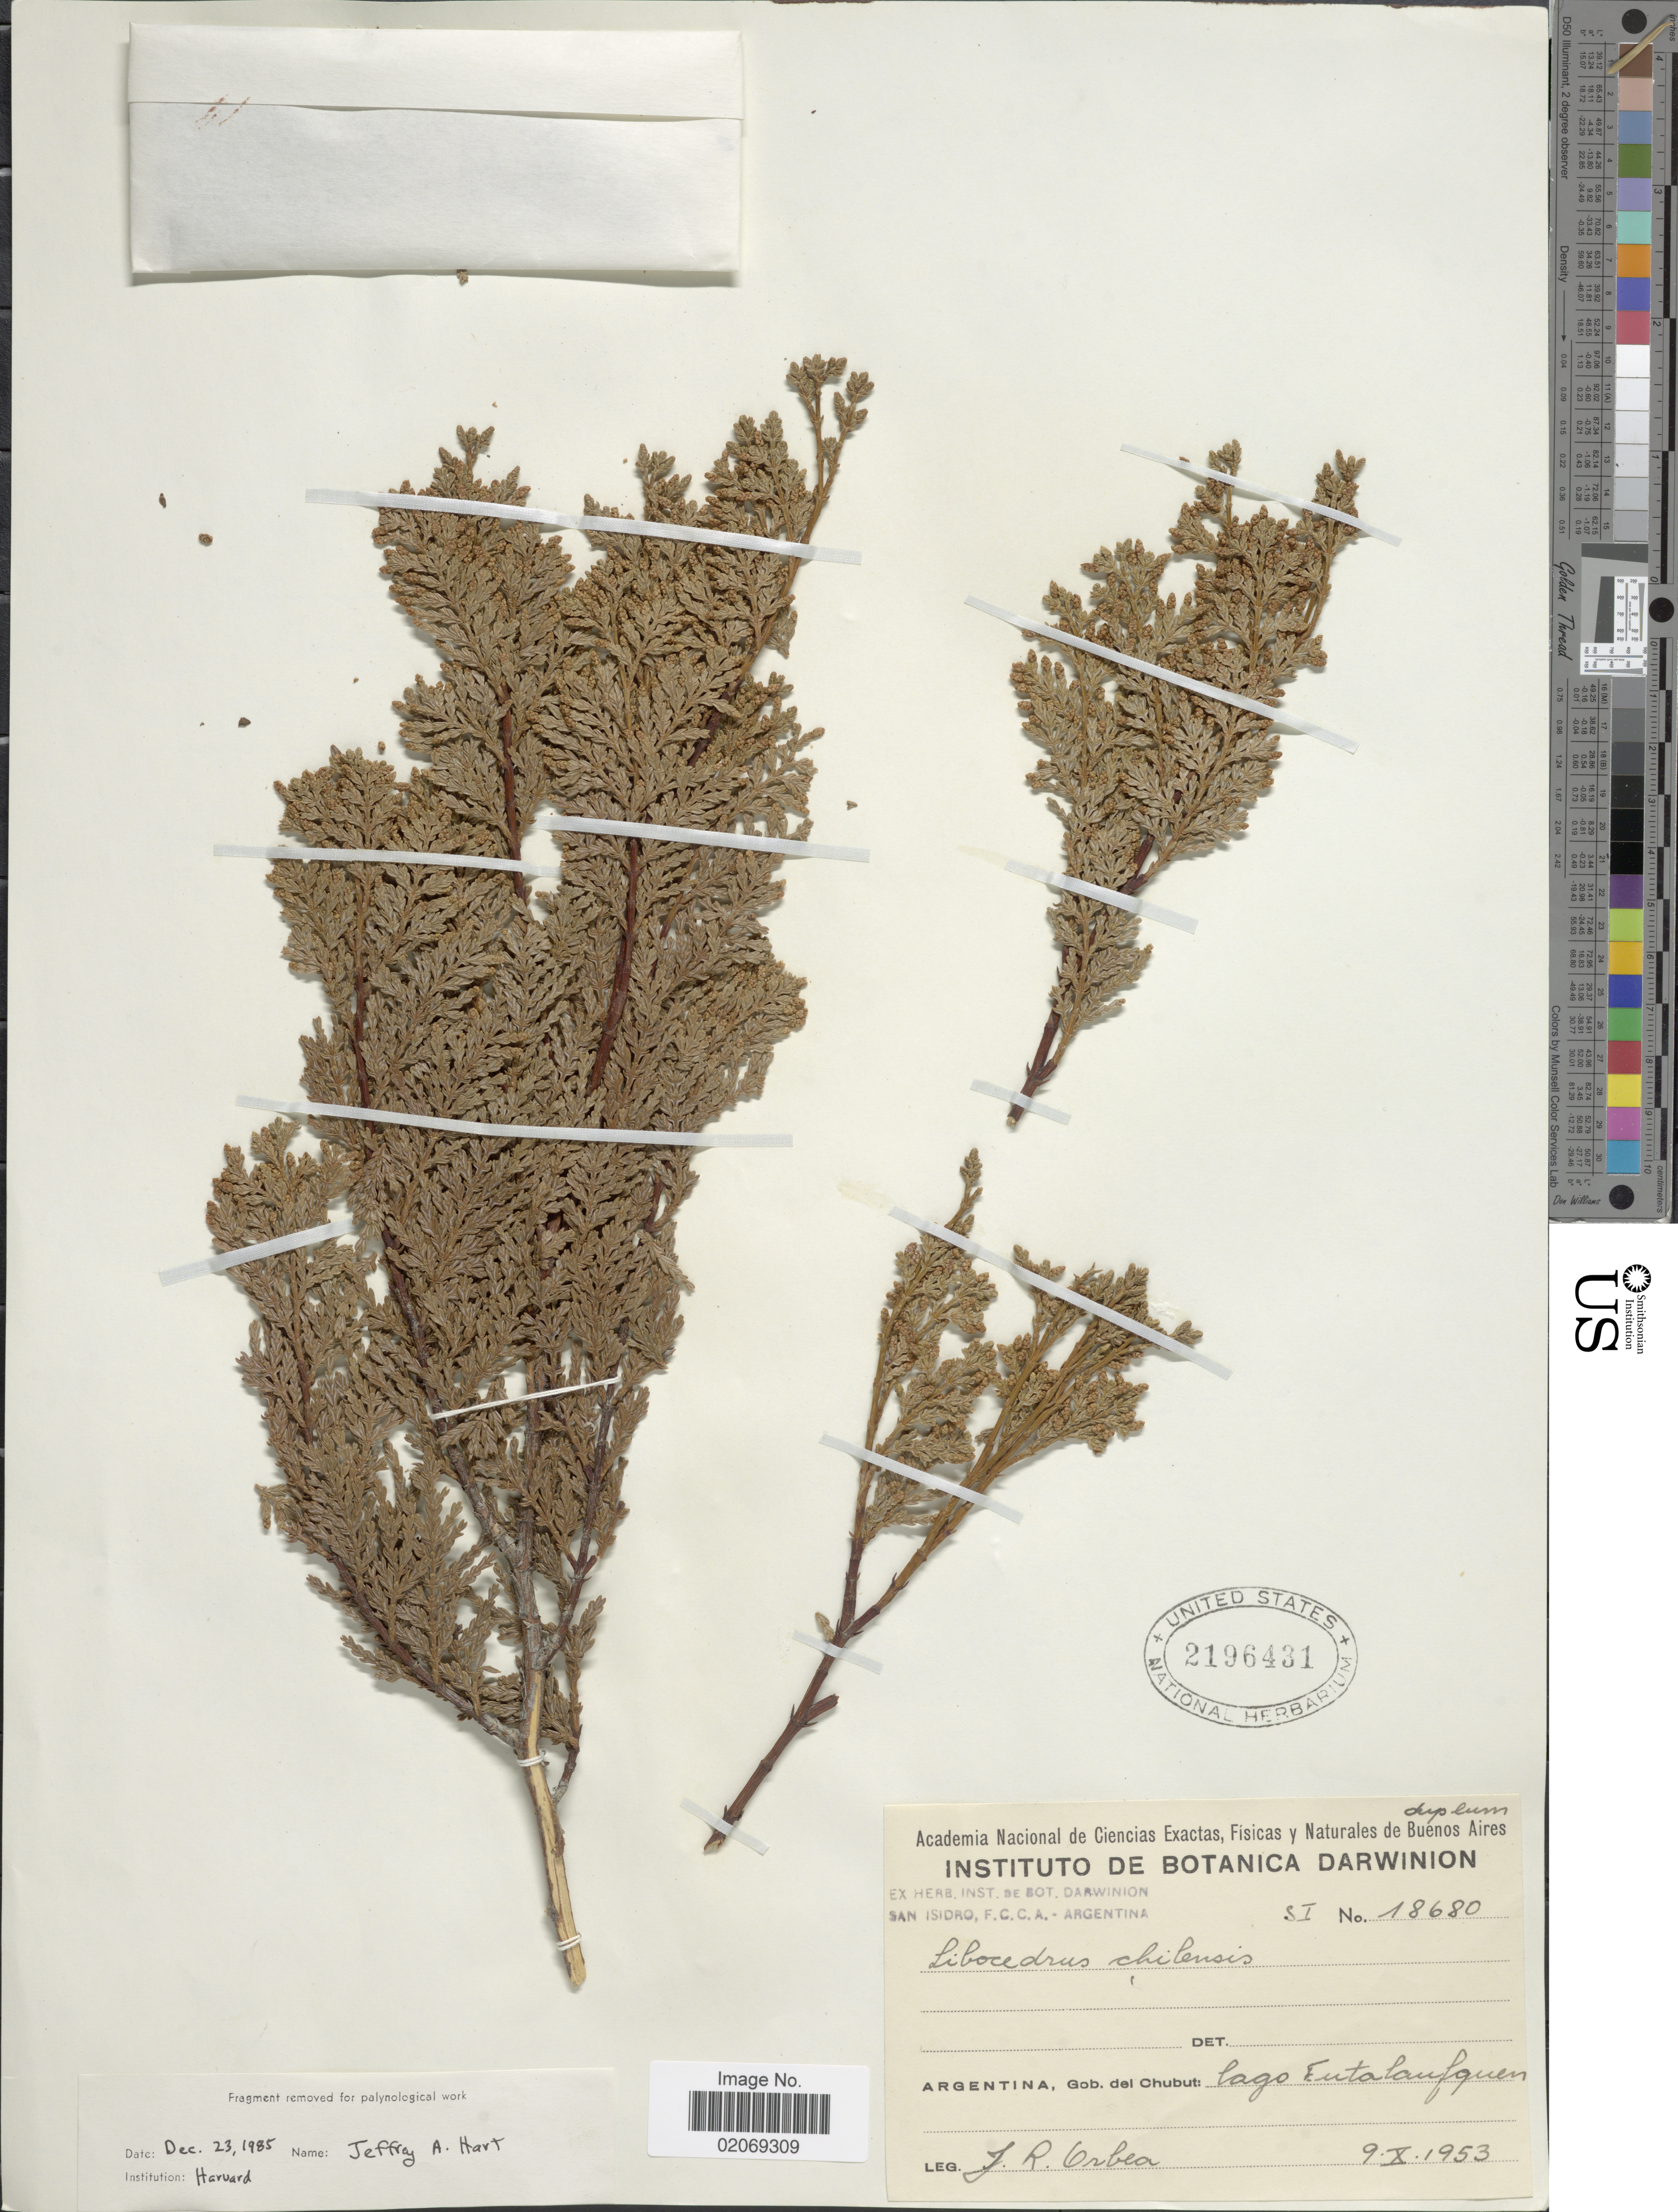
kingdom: Plantae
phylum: Tracheophyta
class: Pinopsida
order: Pinales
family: Cupressaceae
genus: Libocedrus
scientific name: Libocedrus chilensis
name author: (D. Don) Endl.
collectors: J. Orbea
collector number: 18680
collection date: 1953-10-09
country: Argentina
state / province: Chubut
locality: Gob del Chubut: Lago Futalaufquen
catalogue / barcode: US 2196431